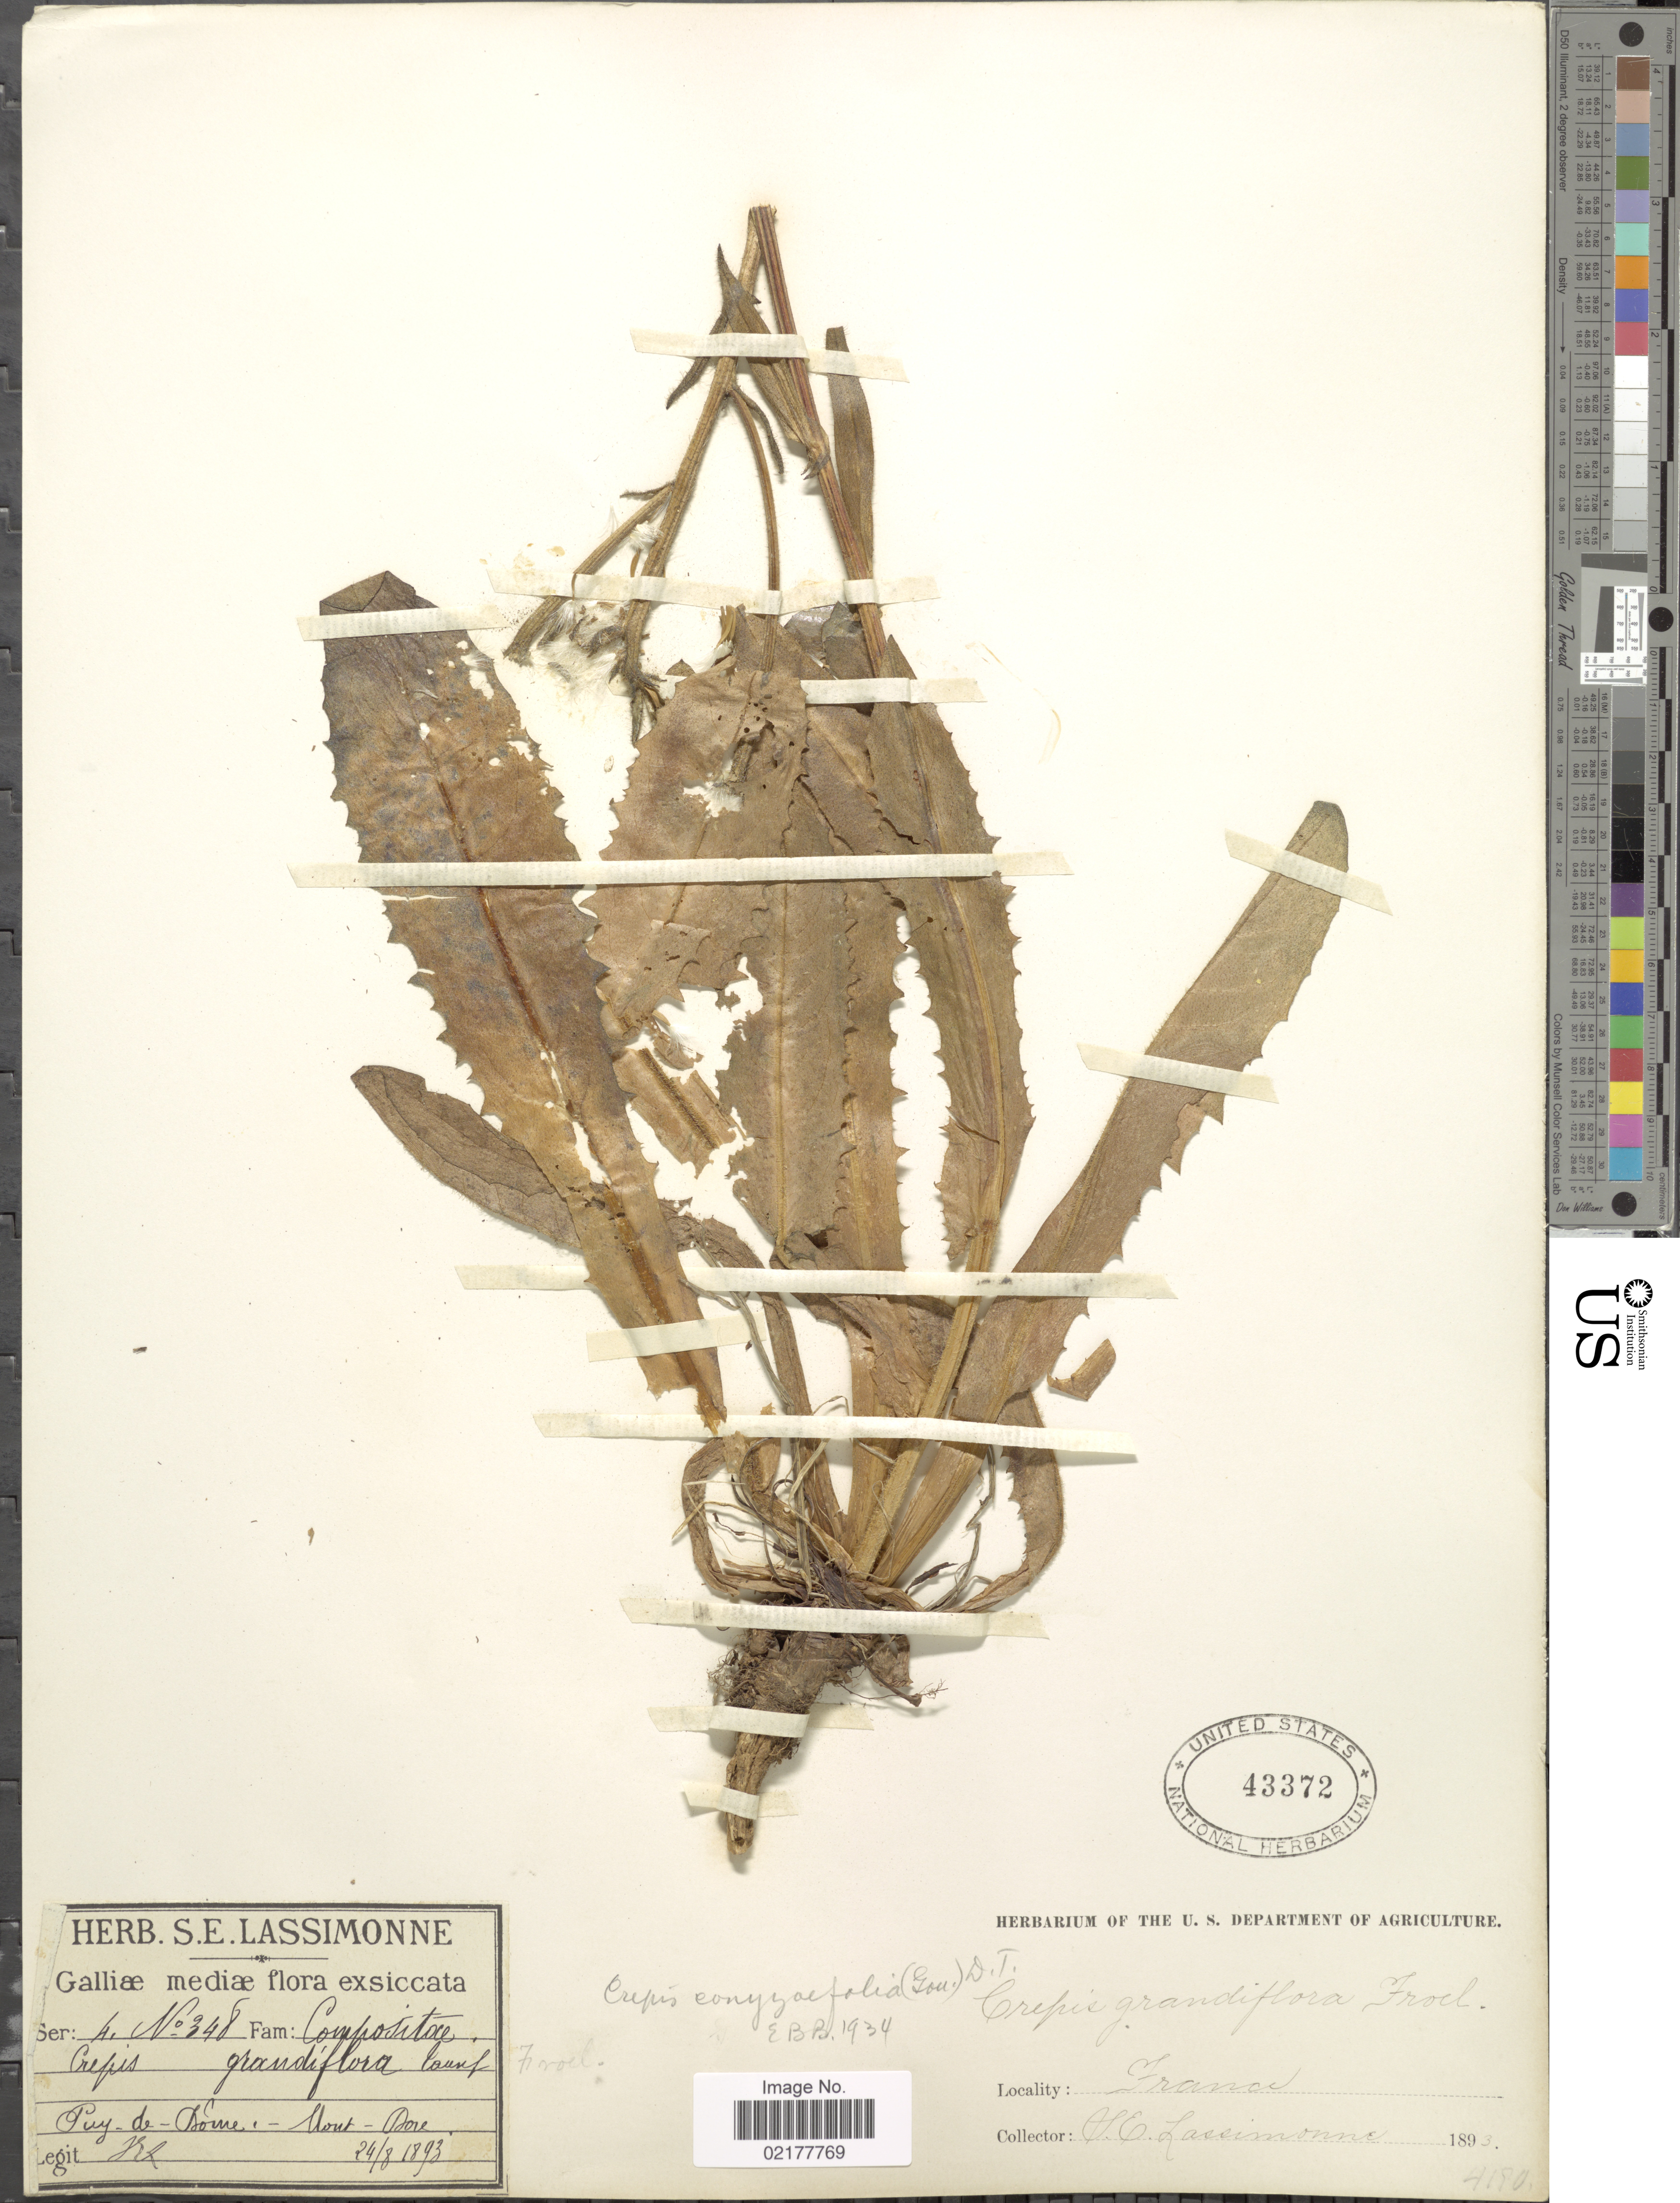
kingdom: Plantae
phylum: Tracheophyta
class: Magnoliopsida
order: Asterales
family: Asteraceae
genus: Crepis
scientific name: Crepis conyzifolia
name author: (Gouan) A. Kern.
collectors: S. Lassimonne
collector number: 348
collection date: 1893-08-24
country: France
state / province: Auvergne-Rhône-Alpes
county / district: Puy-de-Dôme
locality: Galliæ mediæ [Central France]. Puy-de-Dôme - Mont-Dore.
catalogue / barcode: US 43372